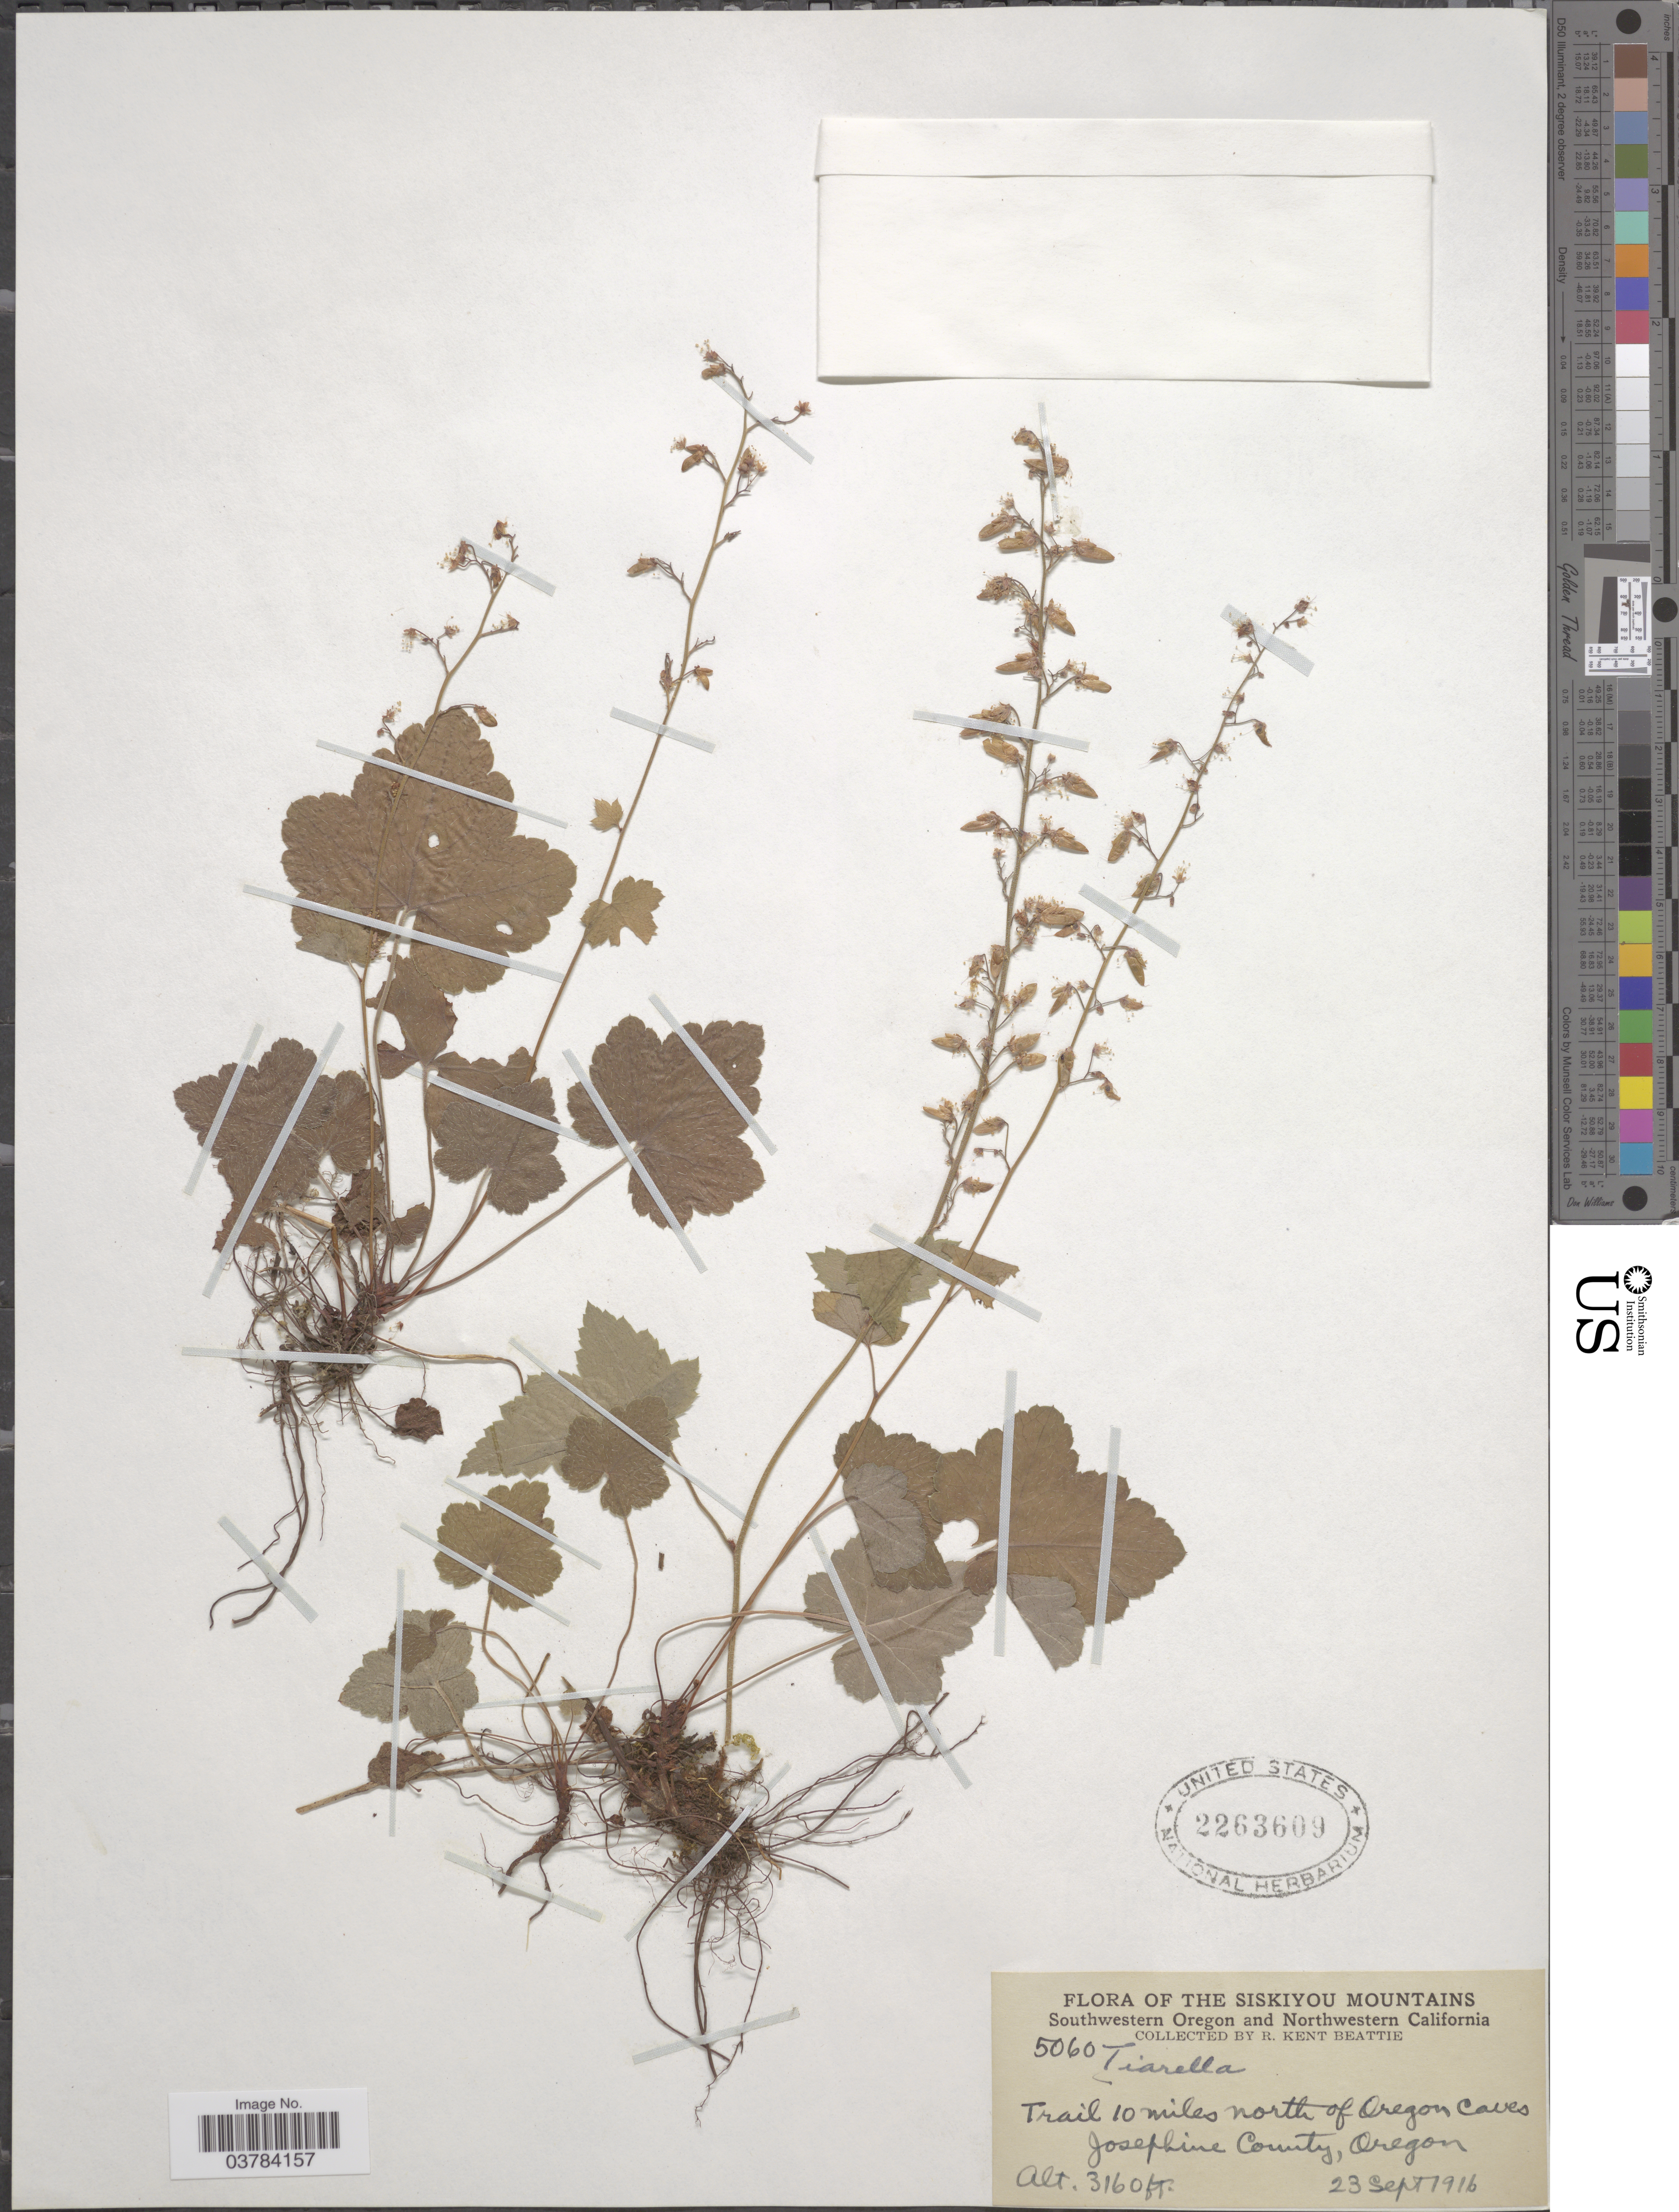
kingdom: Plantae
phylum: Tracheophyta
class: Magnoliopsida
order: Saxifragales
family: Saxifragaceae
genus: Tiarella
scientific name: Tiarella unifoliata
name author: Hook.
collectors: R. K. Beattie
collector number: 5060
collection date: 1916-09-23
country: United States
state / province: Oregon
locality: The Siskiyou Mountains. Southwestern Oregon. Trail 10 miles north of Oregon Caves. Josephine County.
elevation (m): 963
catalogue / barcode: US 2263609